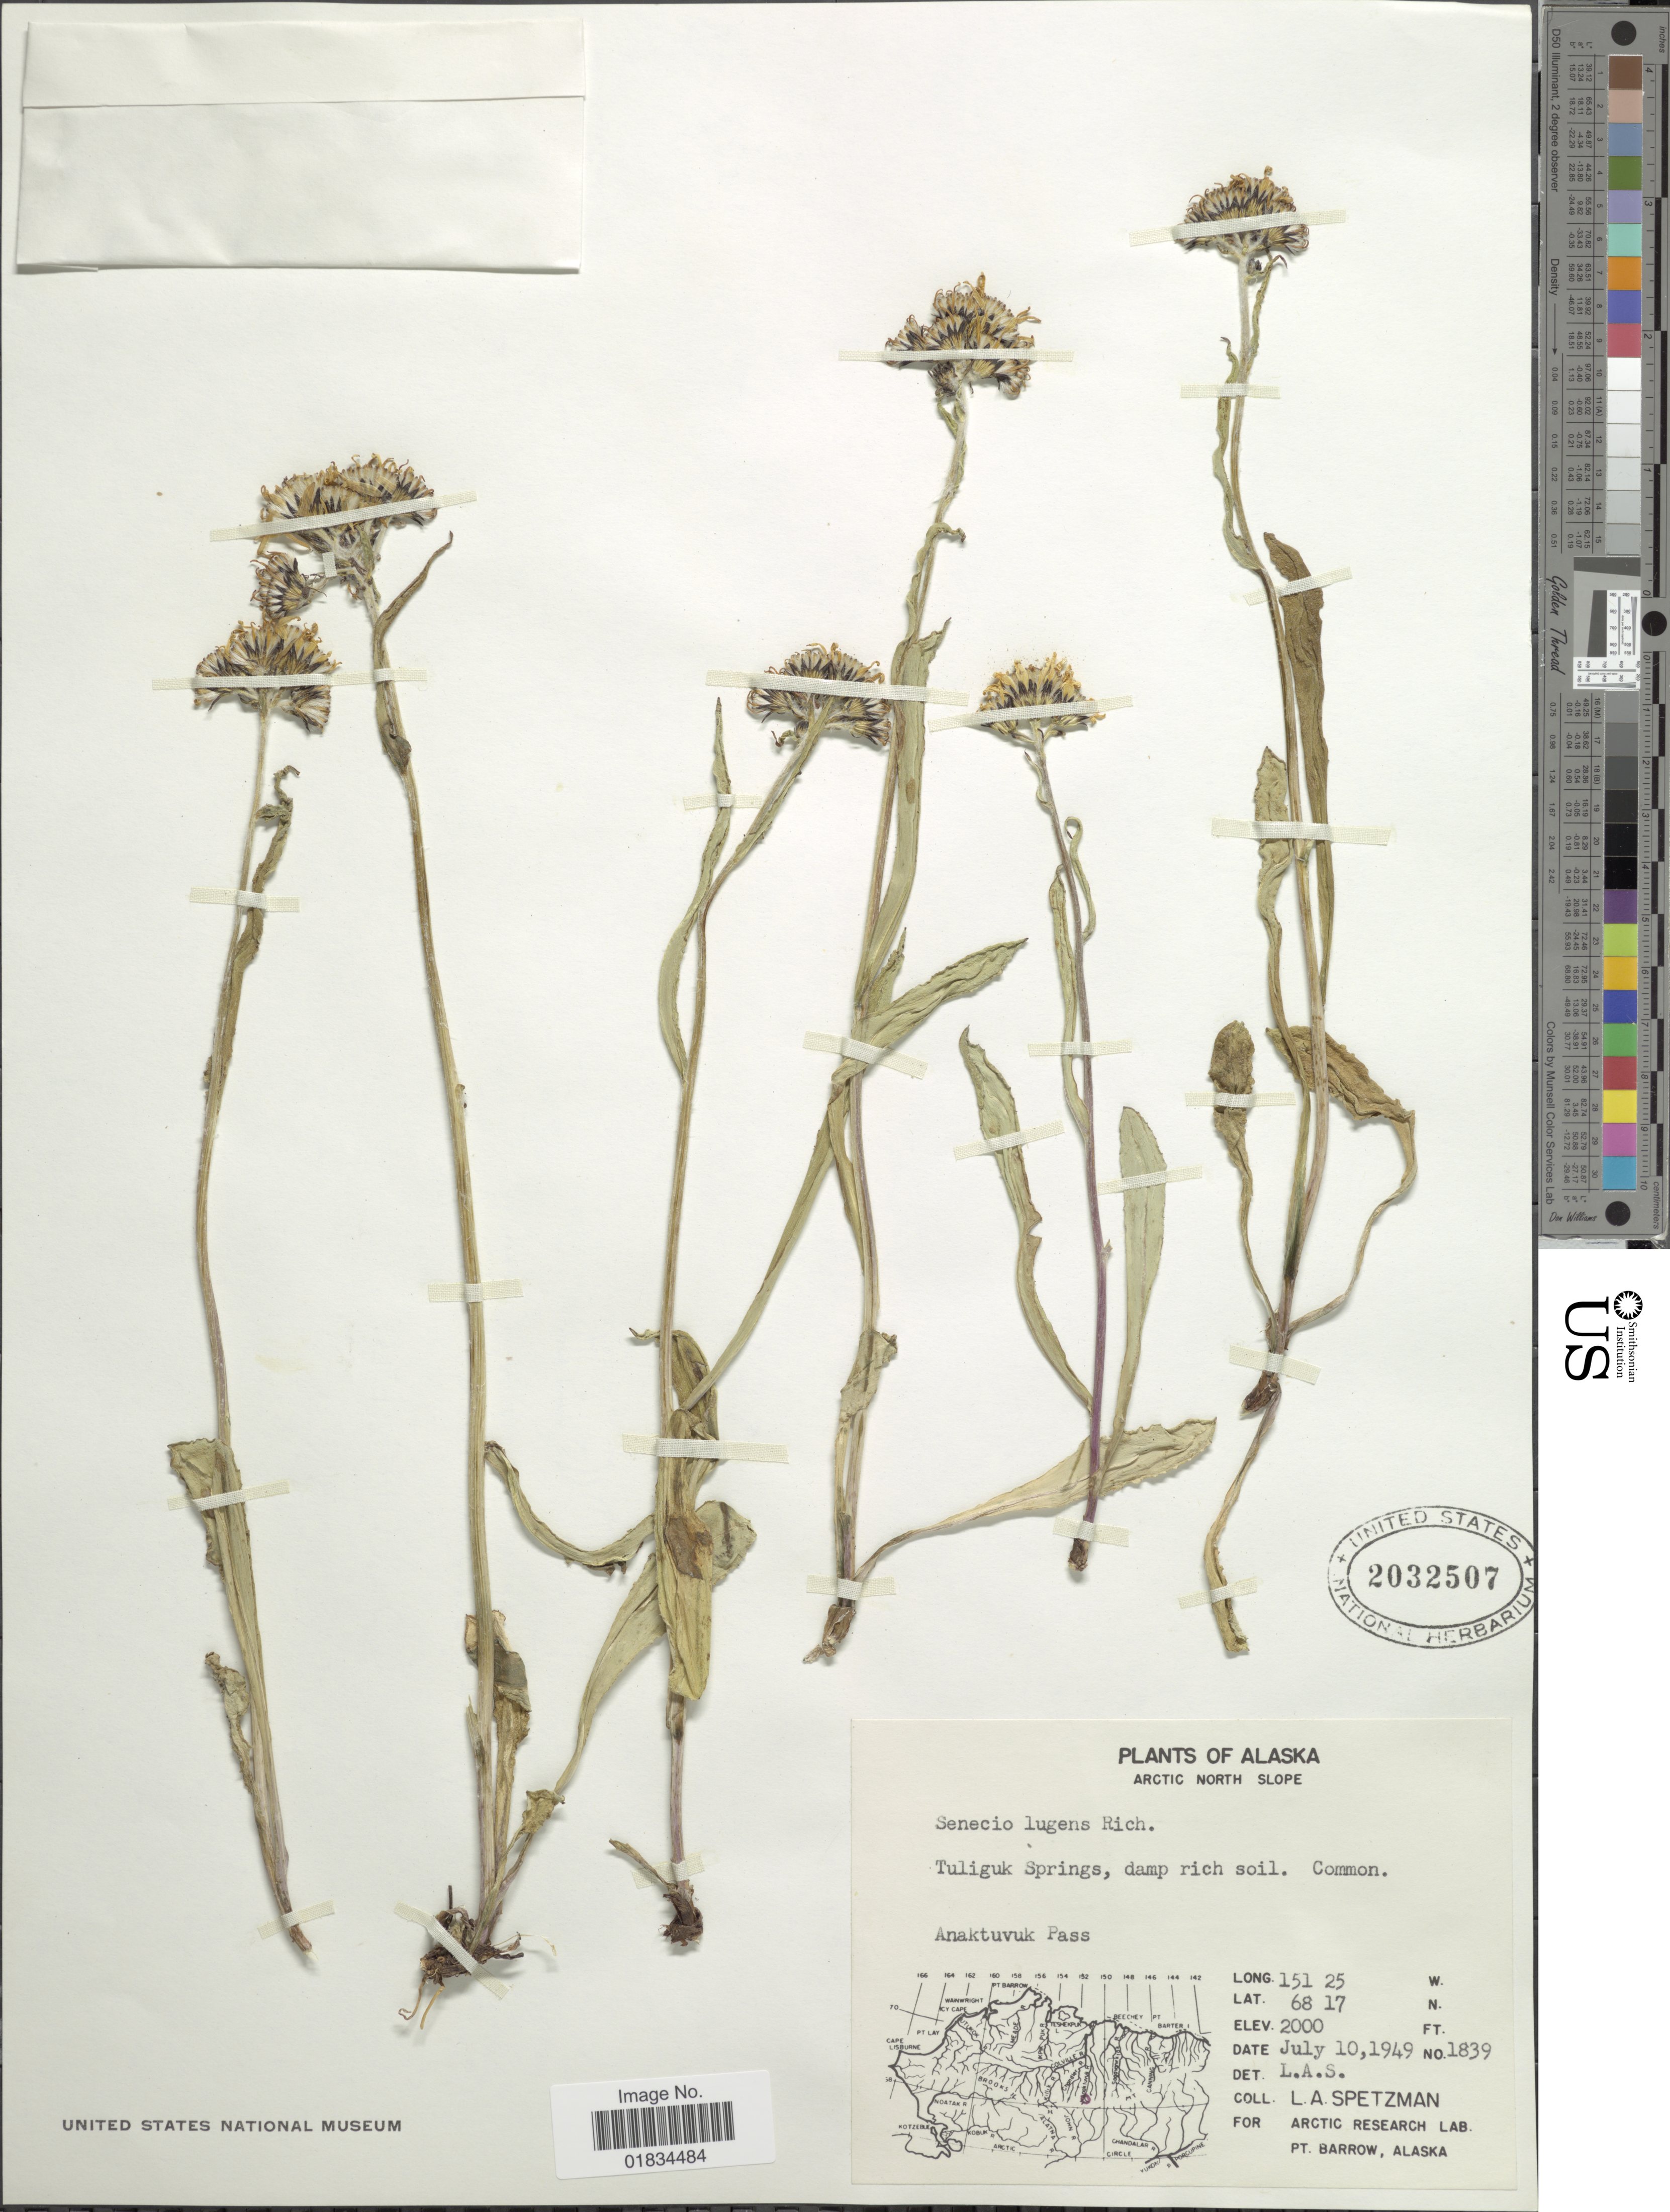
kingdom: Plantae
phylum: Tracheophyta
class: Magnoliopsida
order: Asterales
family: Asteraceae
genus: Senecio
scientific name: Senecio lugens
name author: Richardson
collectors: L. Spetzman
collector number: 1839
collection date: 1949-07-10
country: United States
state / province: Alaska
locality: Arctic North Slope. Tuliguk Springs, Anaktuvuk Pass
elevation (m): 610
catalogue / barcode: US 2032507